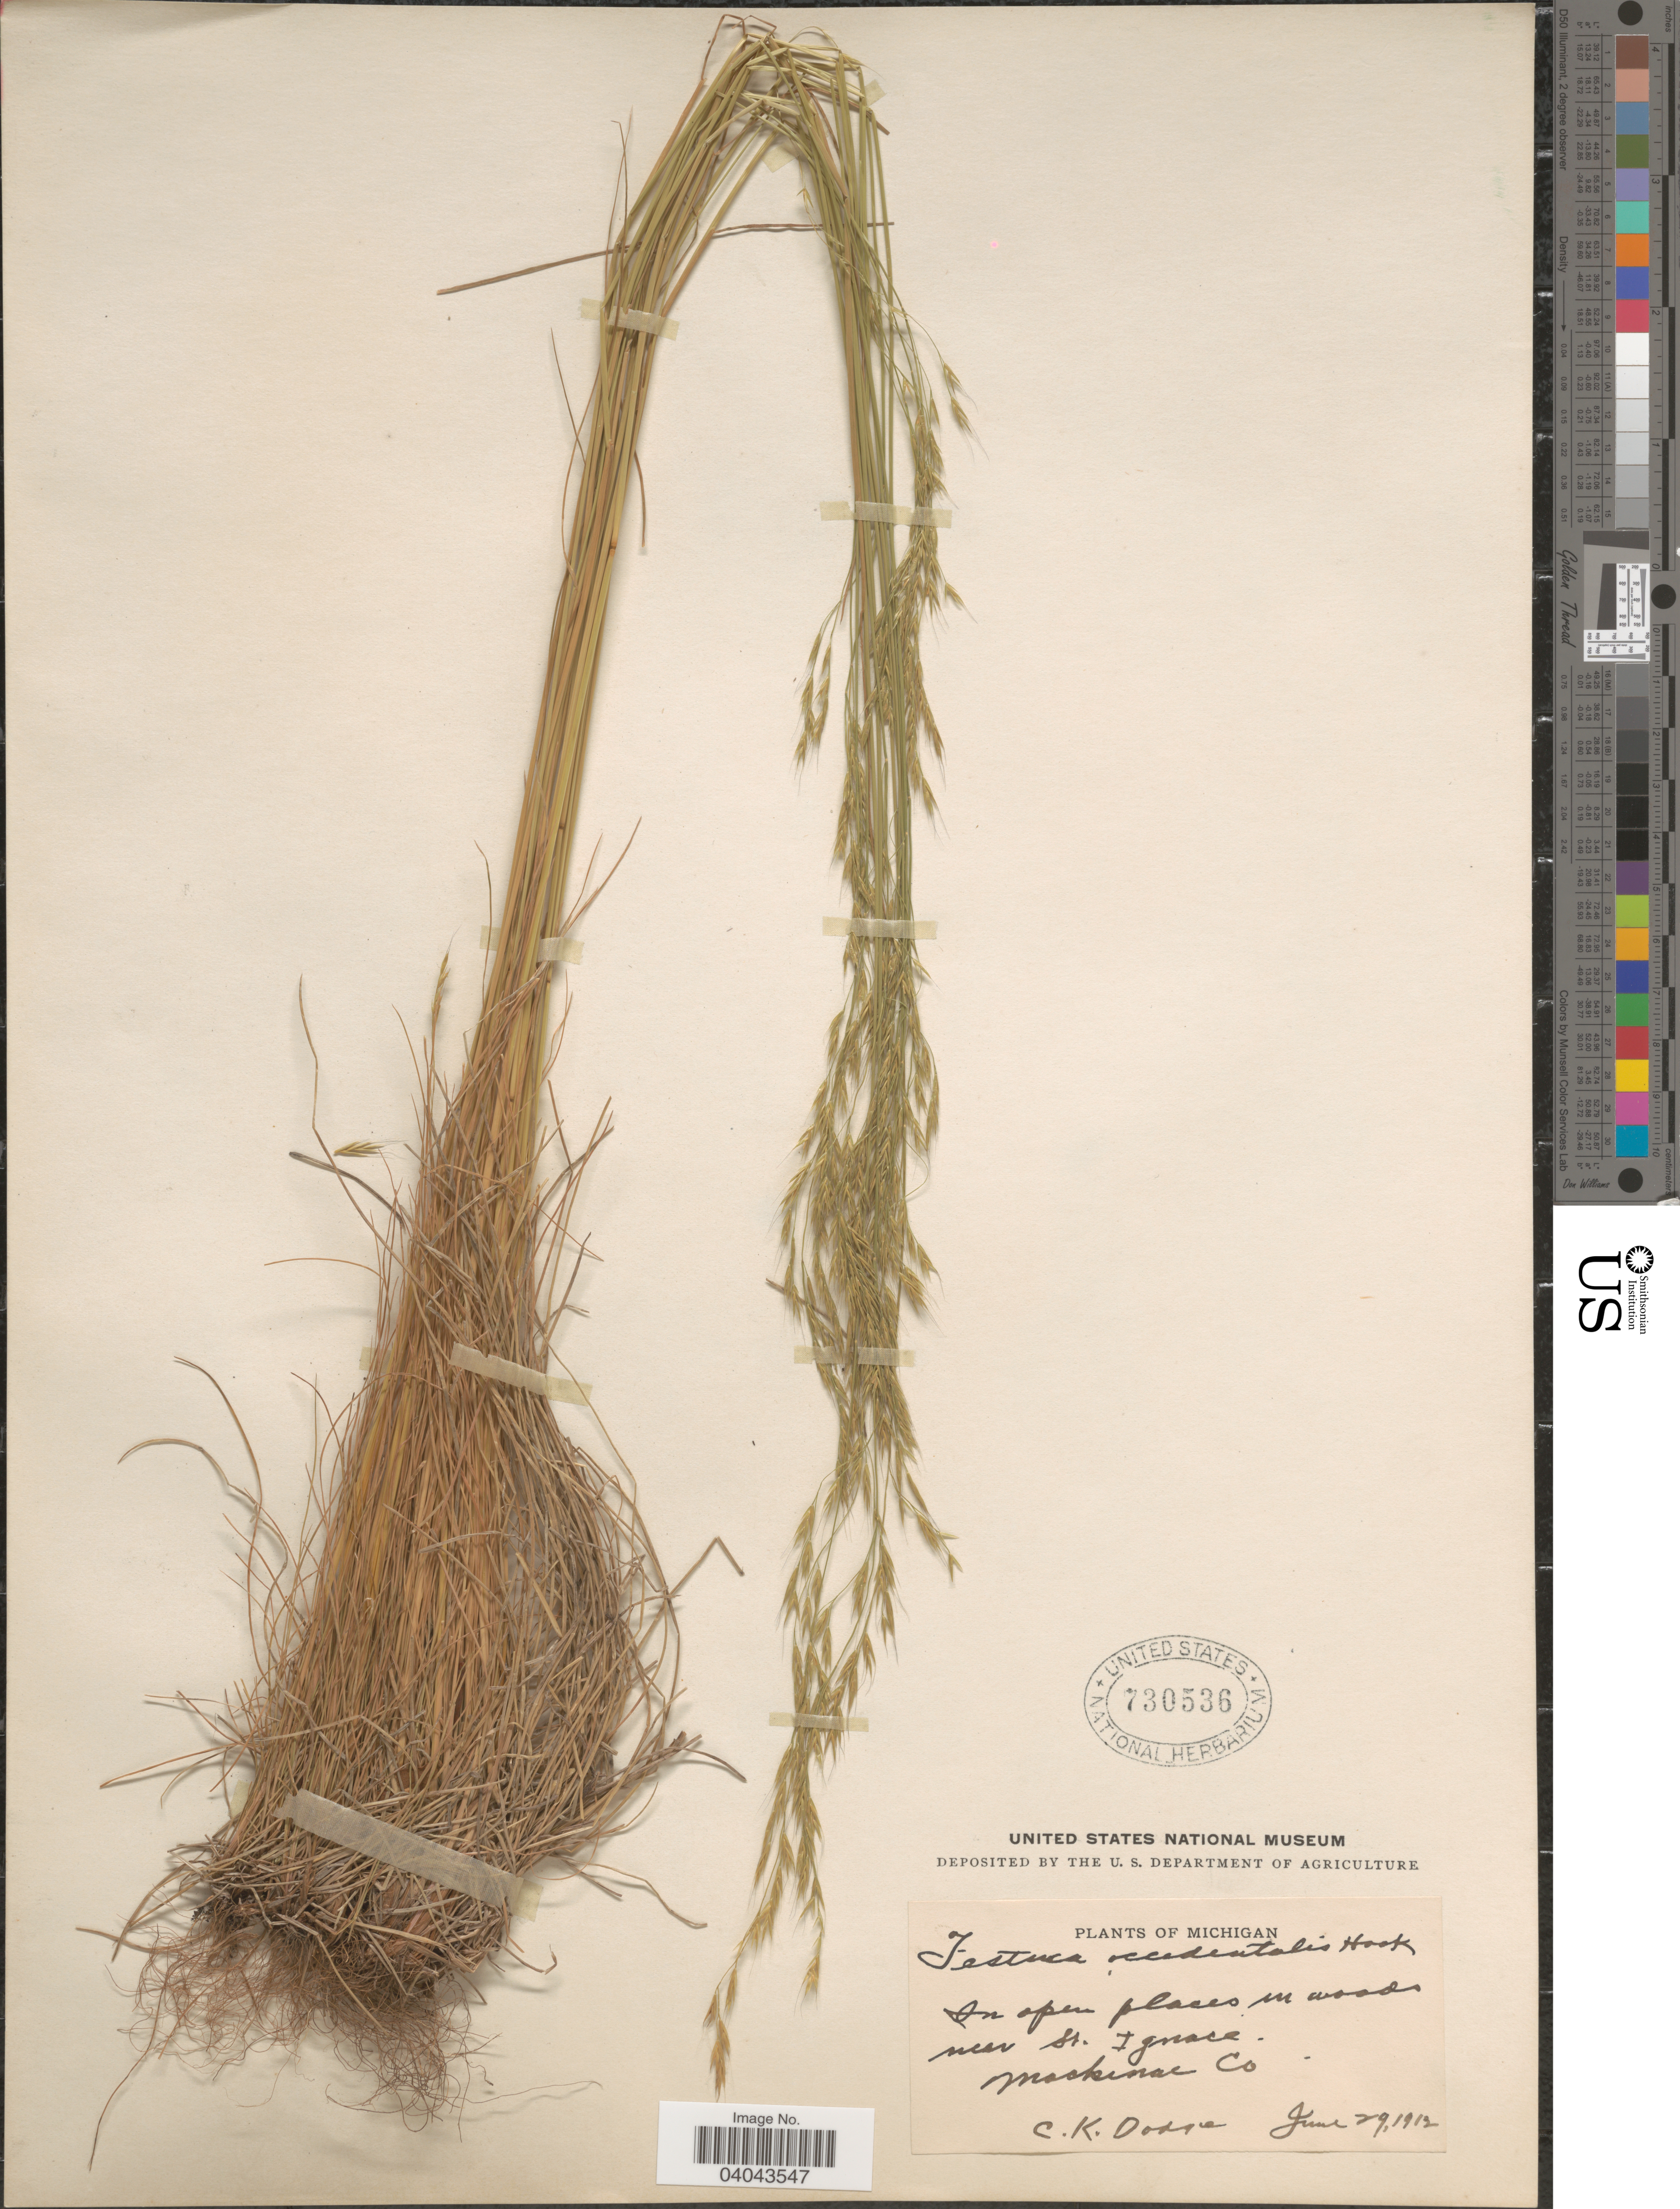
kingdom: Plantae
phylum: Tracheophyta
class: Liliopsida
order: Poales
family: Poaceae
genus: Festuca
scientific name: Festuca occidentalis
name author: Hook.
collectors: C. Dodge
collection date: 1912-06-29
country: United States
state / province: Michigan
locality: Near St. Ignace. Mackinac Co.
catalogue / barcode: US 730536